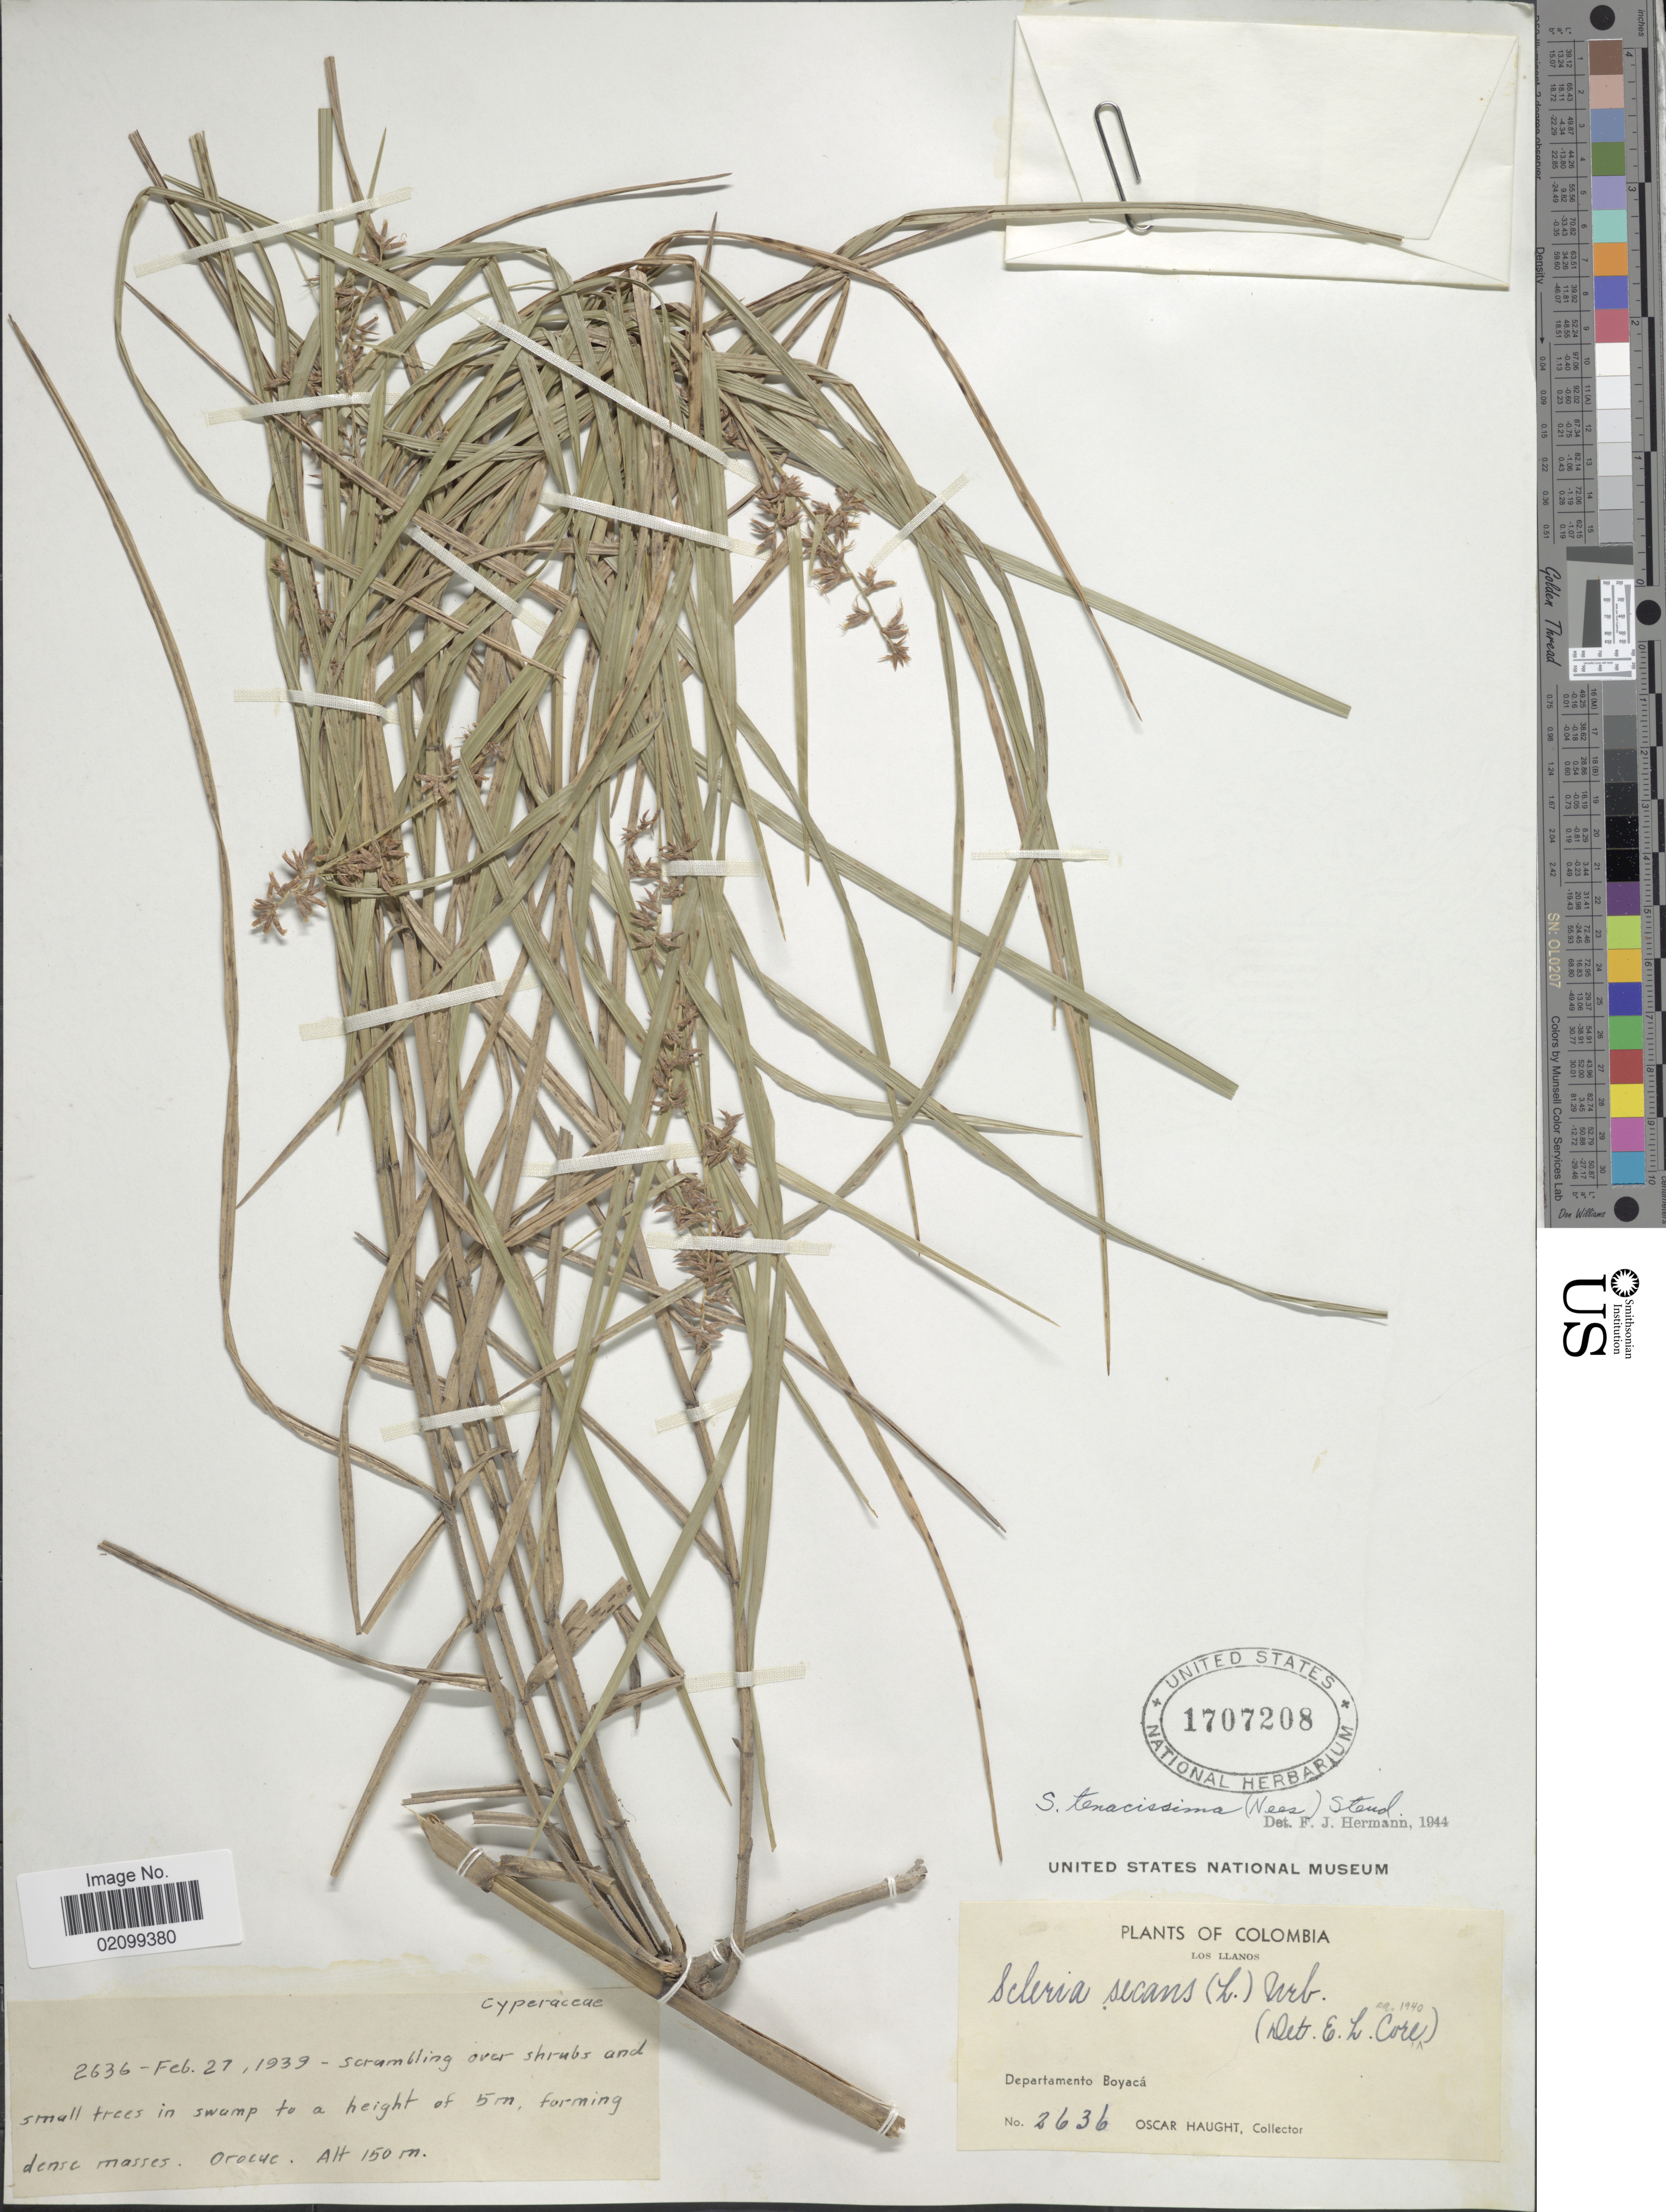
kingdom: Plantae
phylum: Tracheophyta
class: Liliopsida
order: Poales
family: Cyperaceae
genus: Scleria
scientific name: Scleria tenacissima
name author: (Nees) Steud.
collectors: O. L. Haught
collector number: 23636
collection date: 1939-02-27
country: Colombia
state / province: Boyacá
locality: Los Llanos. Departamento Boyaca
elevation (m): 150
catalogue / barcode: US 1707208